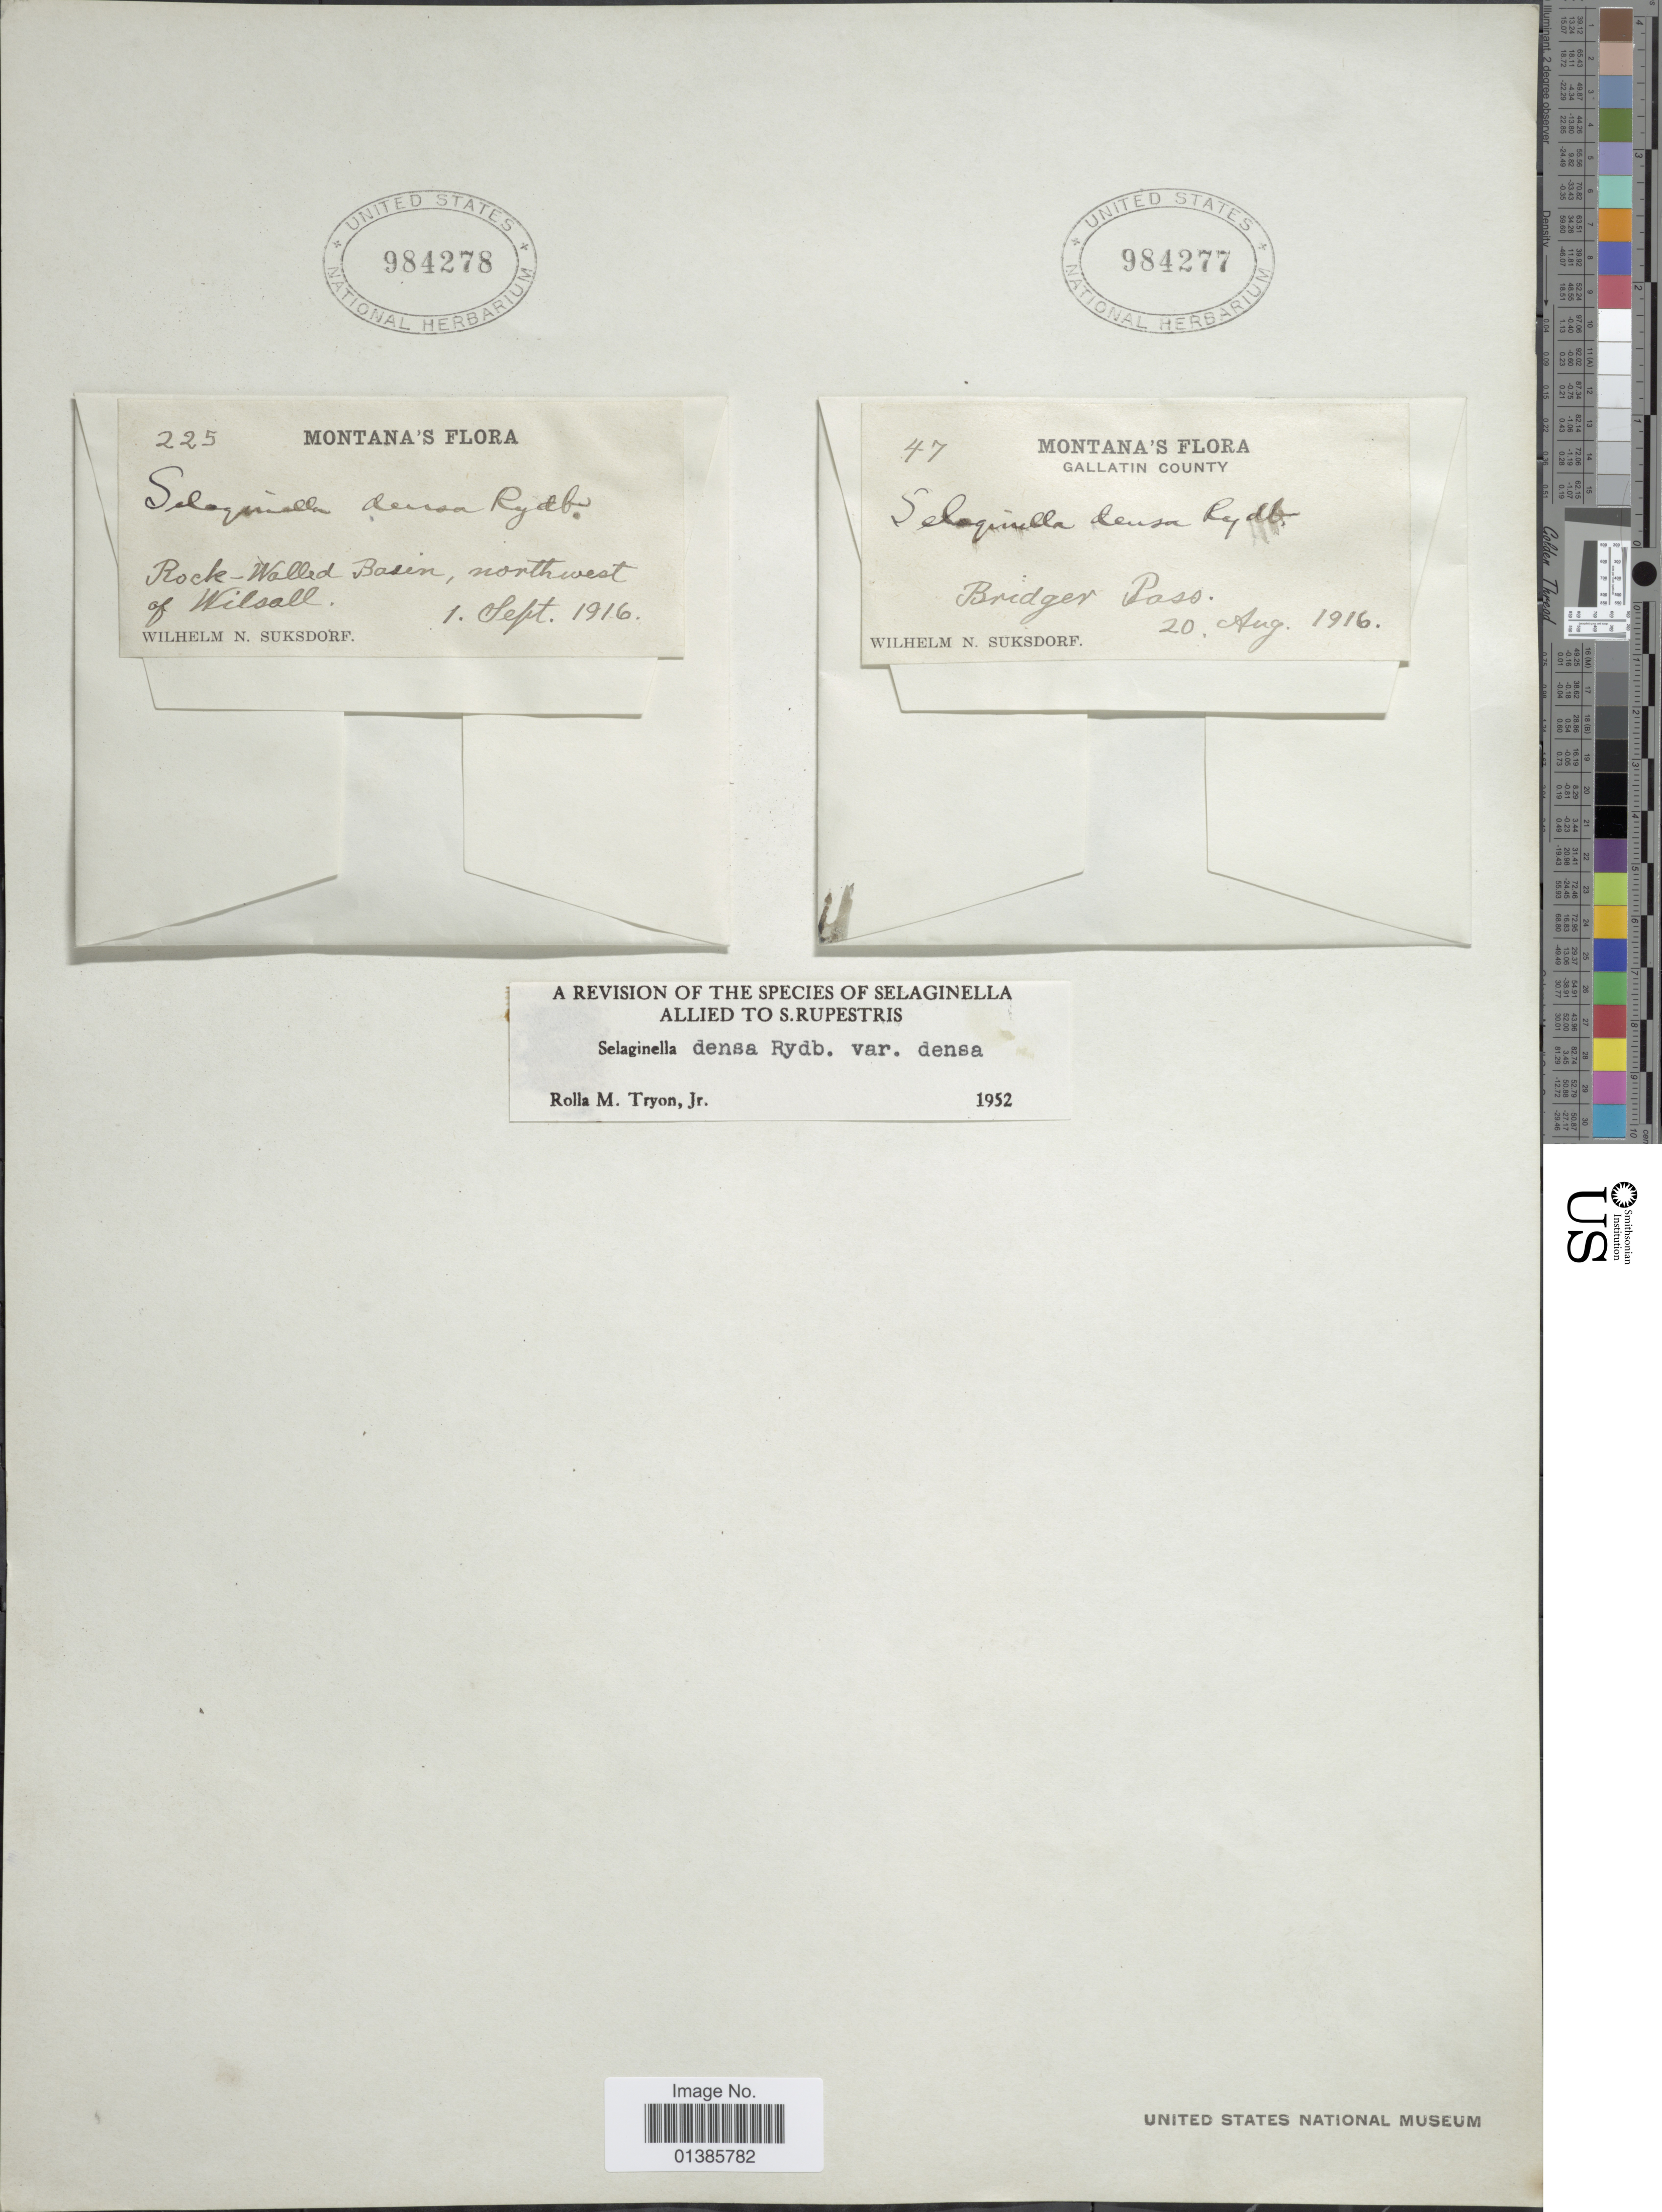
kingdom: Plantae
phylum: Tracheophyta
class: Lycopodiopsida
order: Selaginellales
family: Selaginellaceae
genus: Selaginella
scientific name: Selaginella densa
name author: Rydb.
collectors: W. N. Suksdorf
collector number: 225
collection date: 1916-09-01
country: United States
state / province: Montana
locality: Rock-Walled Basin, northwest of Wilsall.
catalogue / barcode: US 984278-2